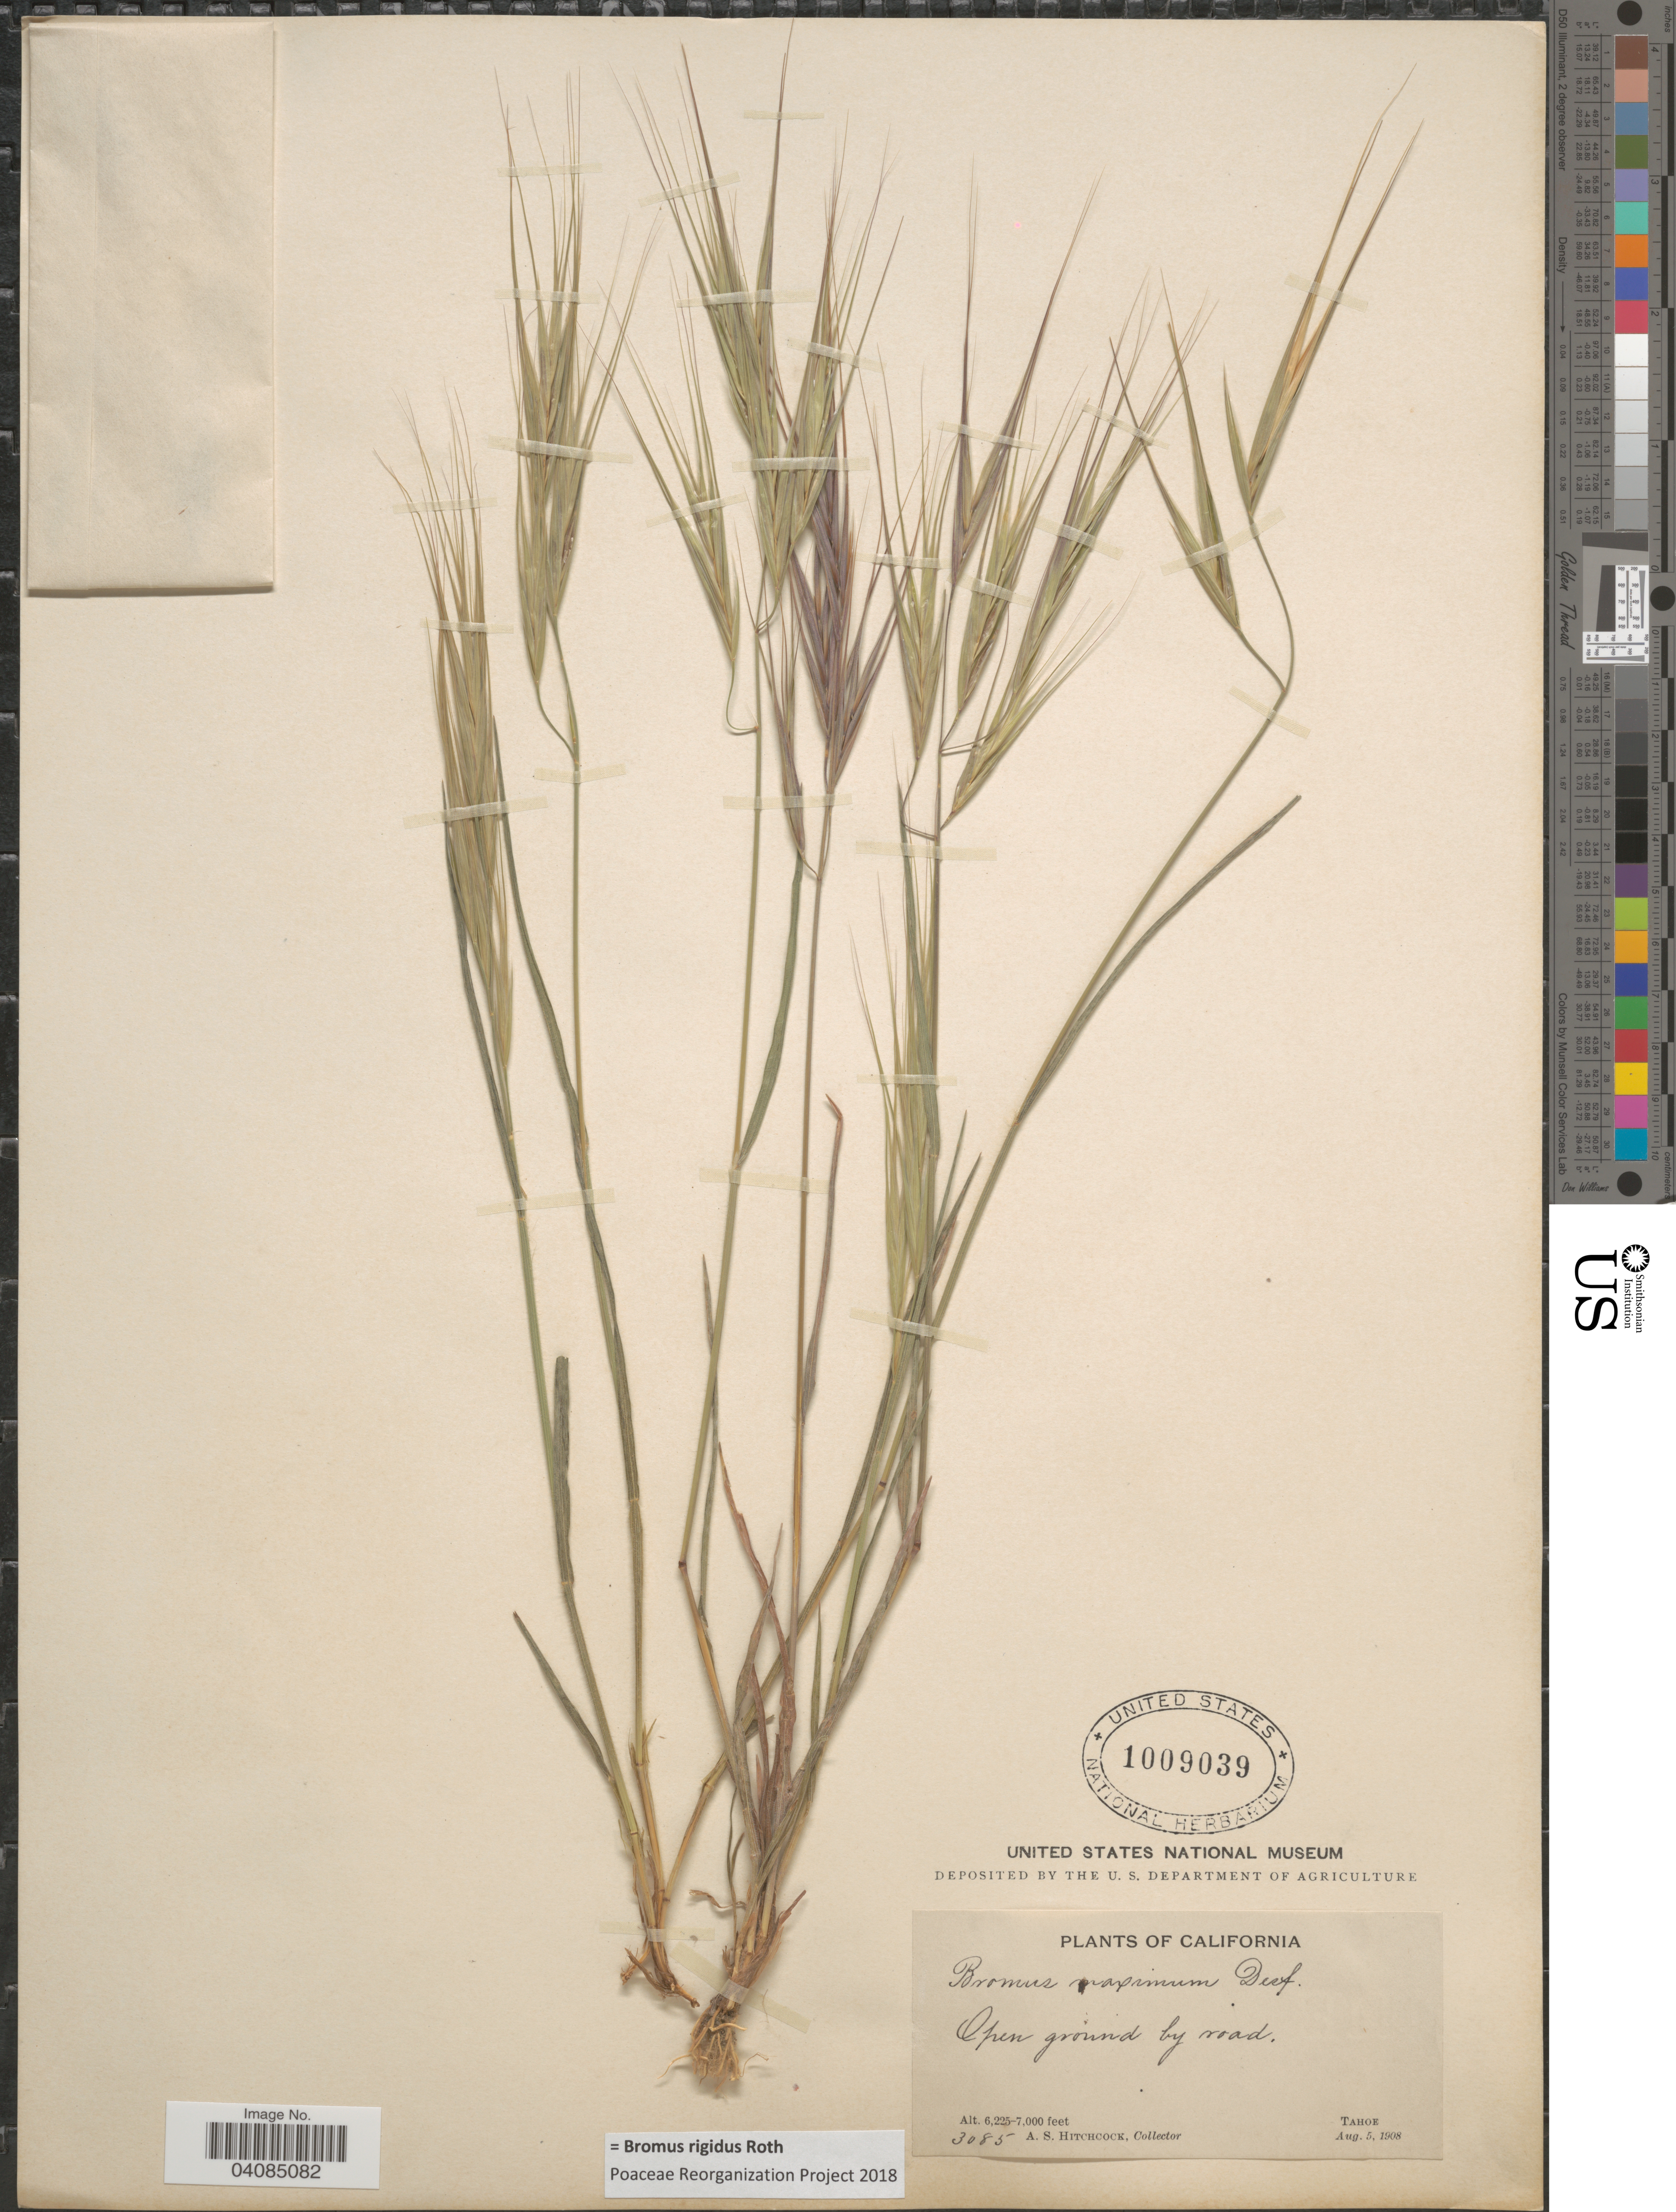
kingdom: Plantae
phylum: Tracheophyta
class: Liliopsida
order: Poales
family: Poaceae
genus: Bromus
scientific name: Bromus rigidus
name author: Roth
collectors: A. S. Hitchcock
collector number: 3085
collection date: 1908-08-05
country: United States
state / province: California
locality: Open ground by road. Tahoe.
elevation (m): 1897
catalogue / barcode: US 1009039